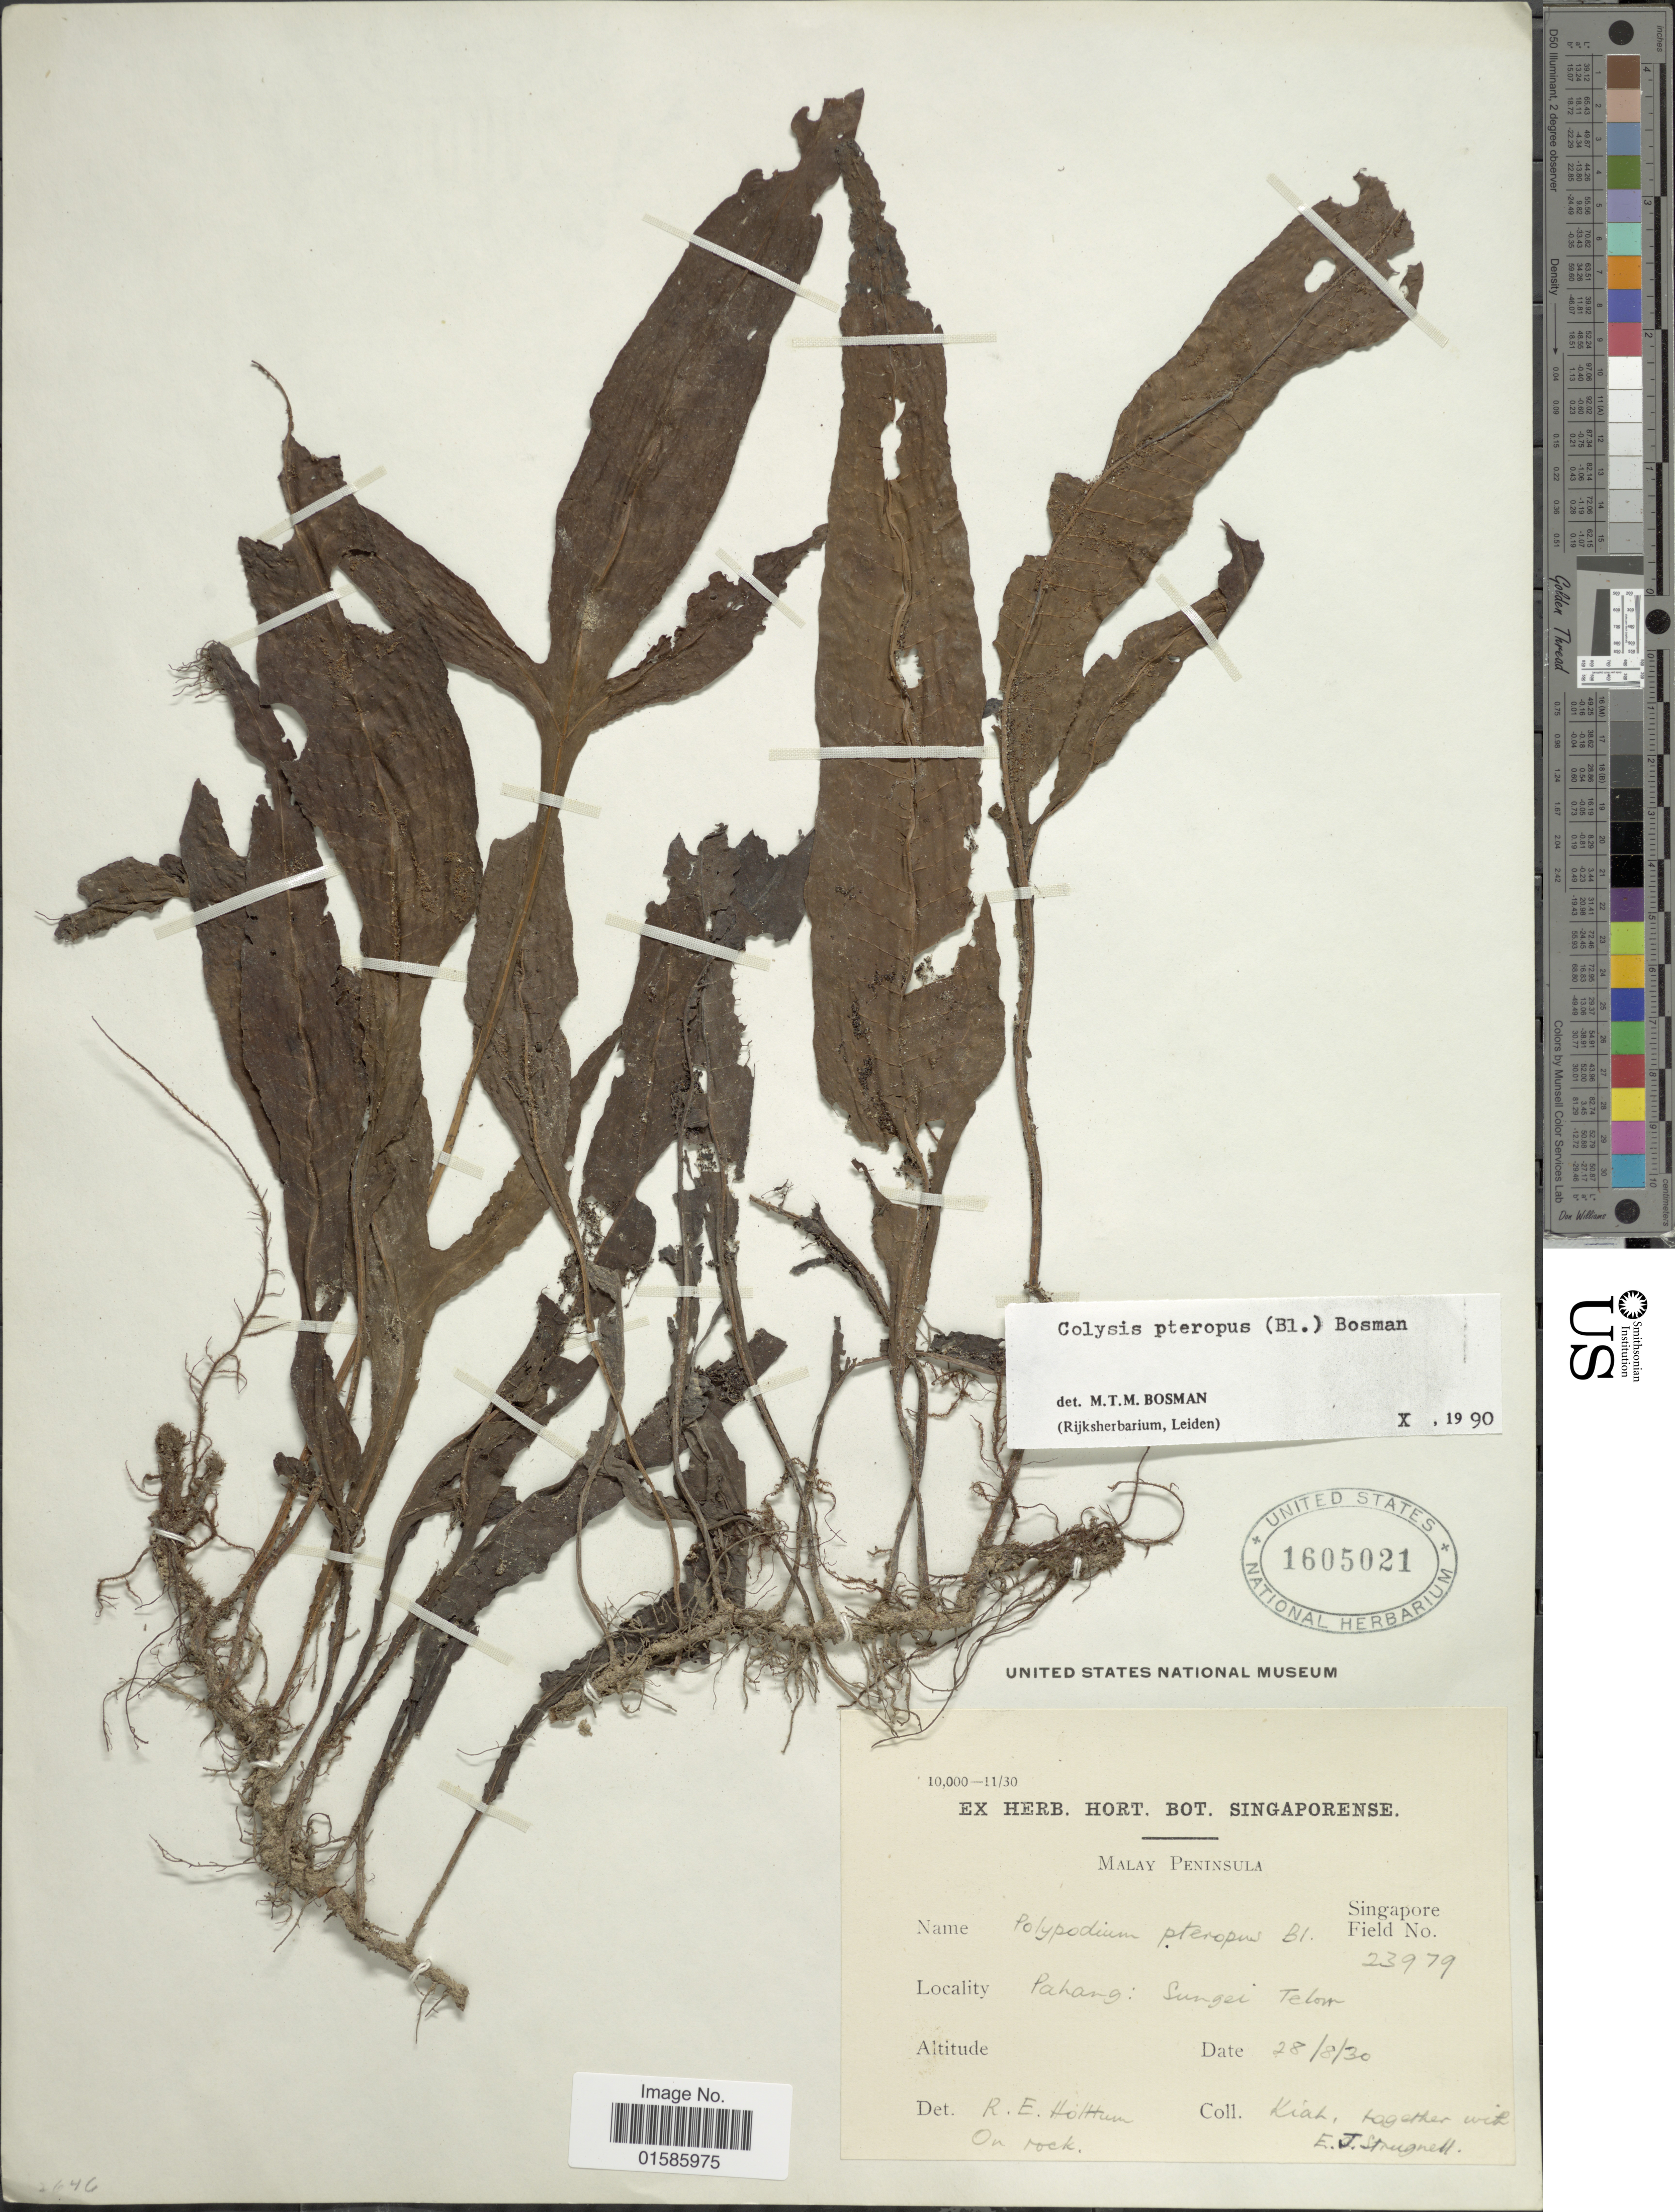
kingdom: Plantae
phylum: Tracheophyta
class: Polypodiopsida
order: Polypodiales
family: Polypodiaceae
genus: Microsorum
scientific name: Microsorum pteropus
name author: (Blume) Copel.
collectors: -. Kiah & E. Strugnell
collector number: Singapore Field 23979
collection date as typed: Transcribed d/m/y: 28/8/30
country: Malaysia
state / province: Pahang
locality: Malay Peninsula, Sungei Telom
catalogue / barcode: US 1605021